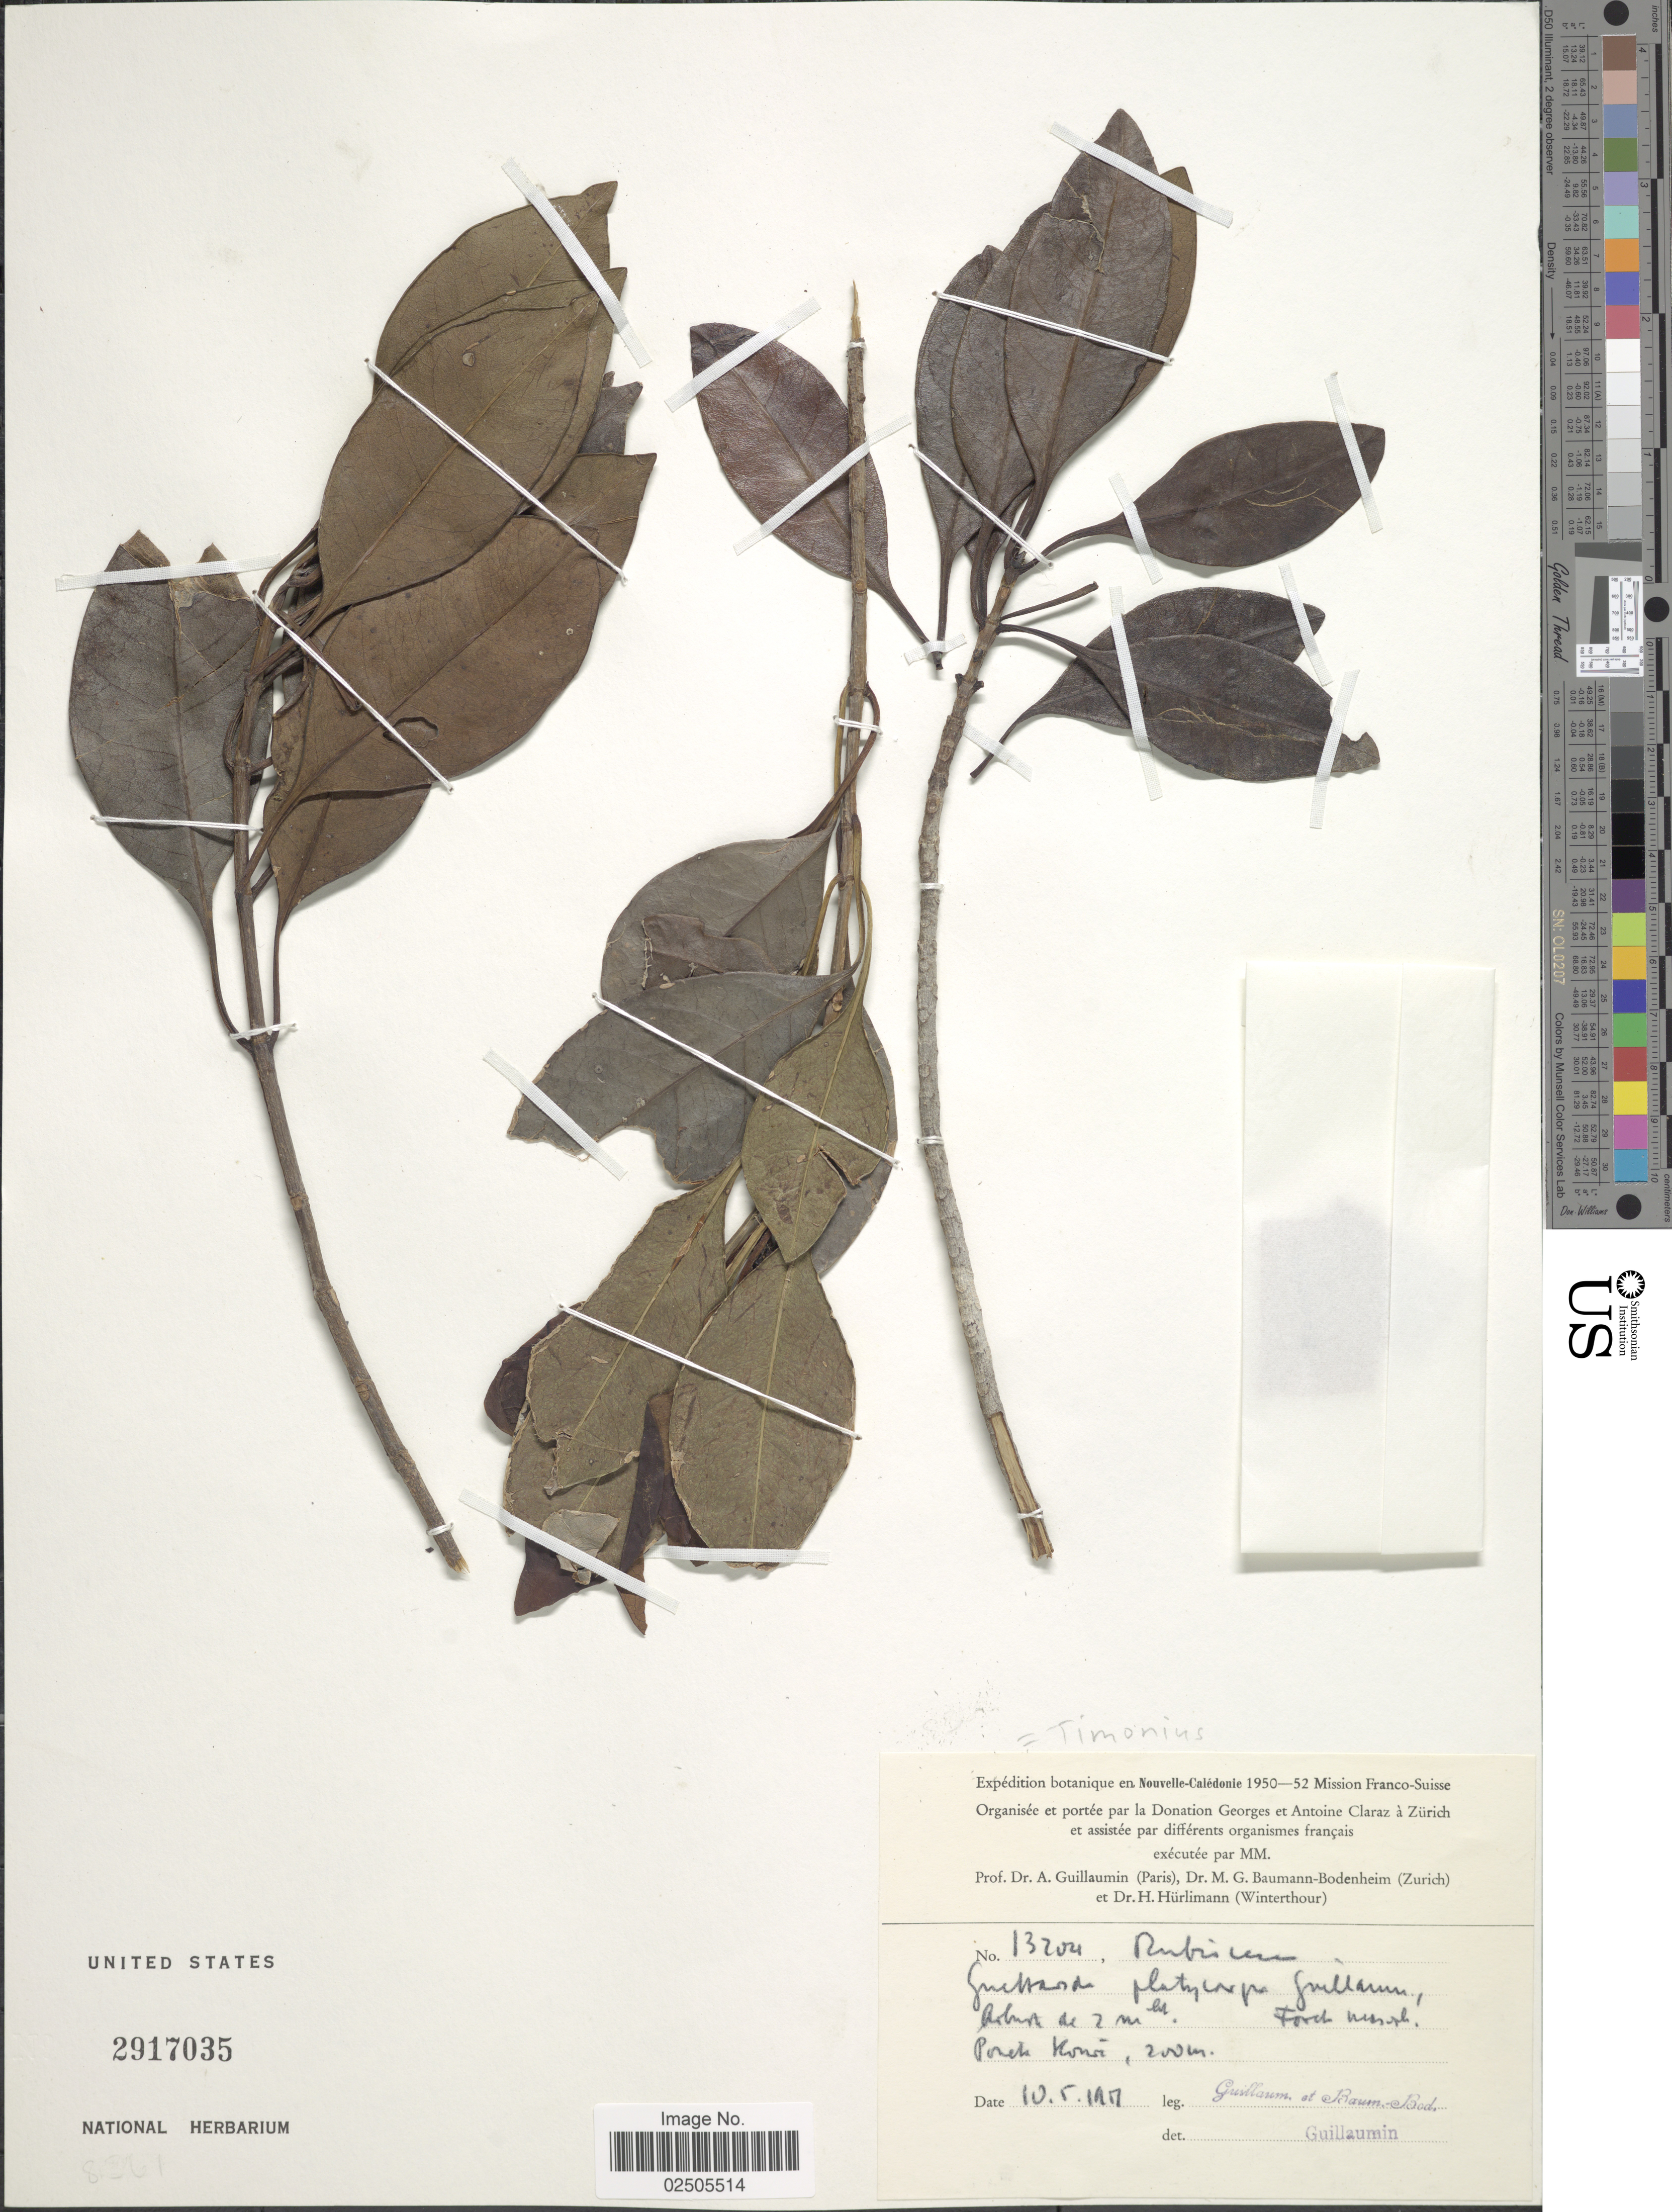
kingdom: Plantae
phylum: Tracheophyta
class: Magnoliopsida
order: Gentianales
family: Rubiaceae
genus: Timonius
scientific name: Timonius platycarpus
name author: Montrouz.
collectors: A. Guillaumin & M. G. Baumann-Bodenheim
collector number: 13204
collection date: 1950-05-10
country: New Caledonia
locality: Nouvelle Caledonie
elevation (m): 200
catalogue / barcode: US 2917035